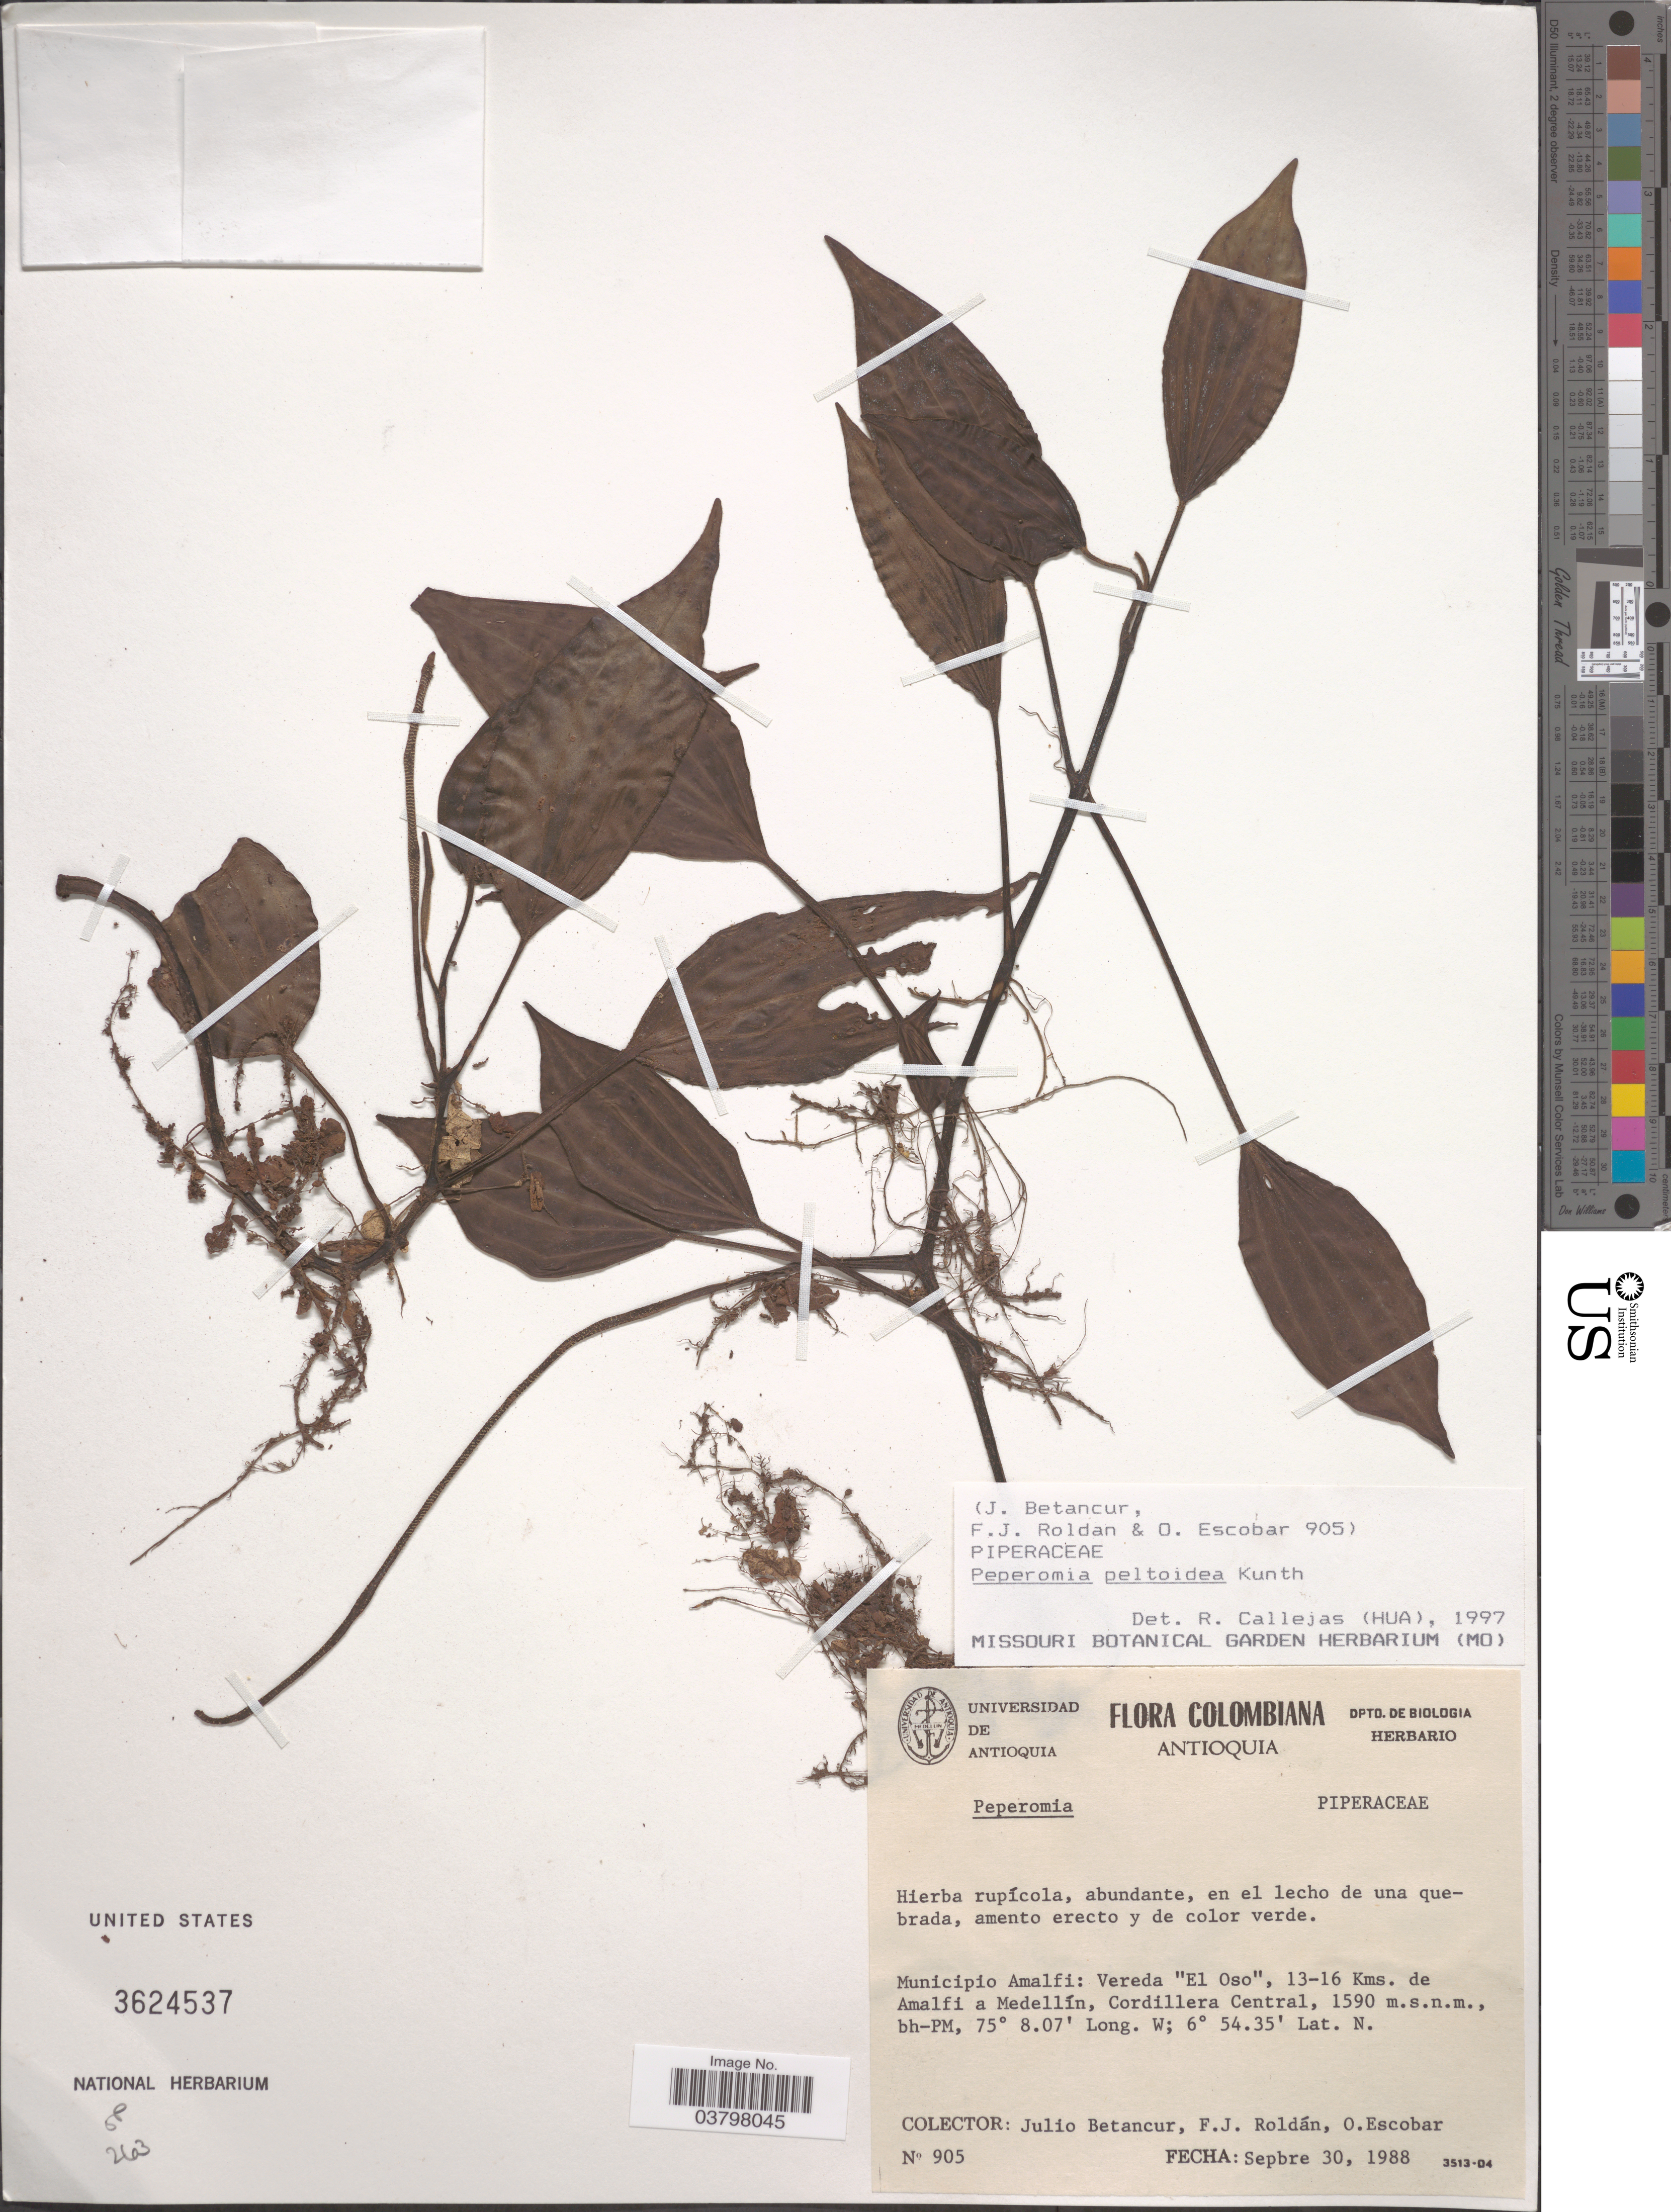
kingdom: Plantae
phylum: Tracheophyta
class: Magnoliopsida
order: Piperales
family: Piperaceae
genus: Peperomia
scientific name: Peperomia peltoidea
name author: Kunth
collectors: J. Betancur, F. J. Roldán & O. Escobar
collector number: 905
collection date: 1988-09-30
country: Colombia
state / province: Antioquia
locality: Municipio Amalfi: Vereda "El Oso", 13-16 Kms. de Amalfi a Medellín, Cordillera Central.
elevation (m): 1590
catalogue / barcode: US 3624537